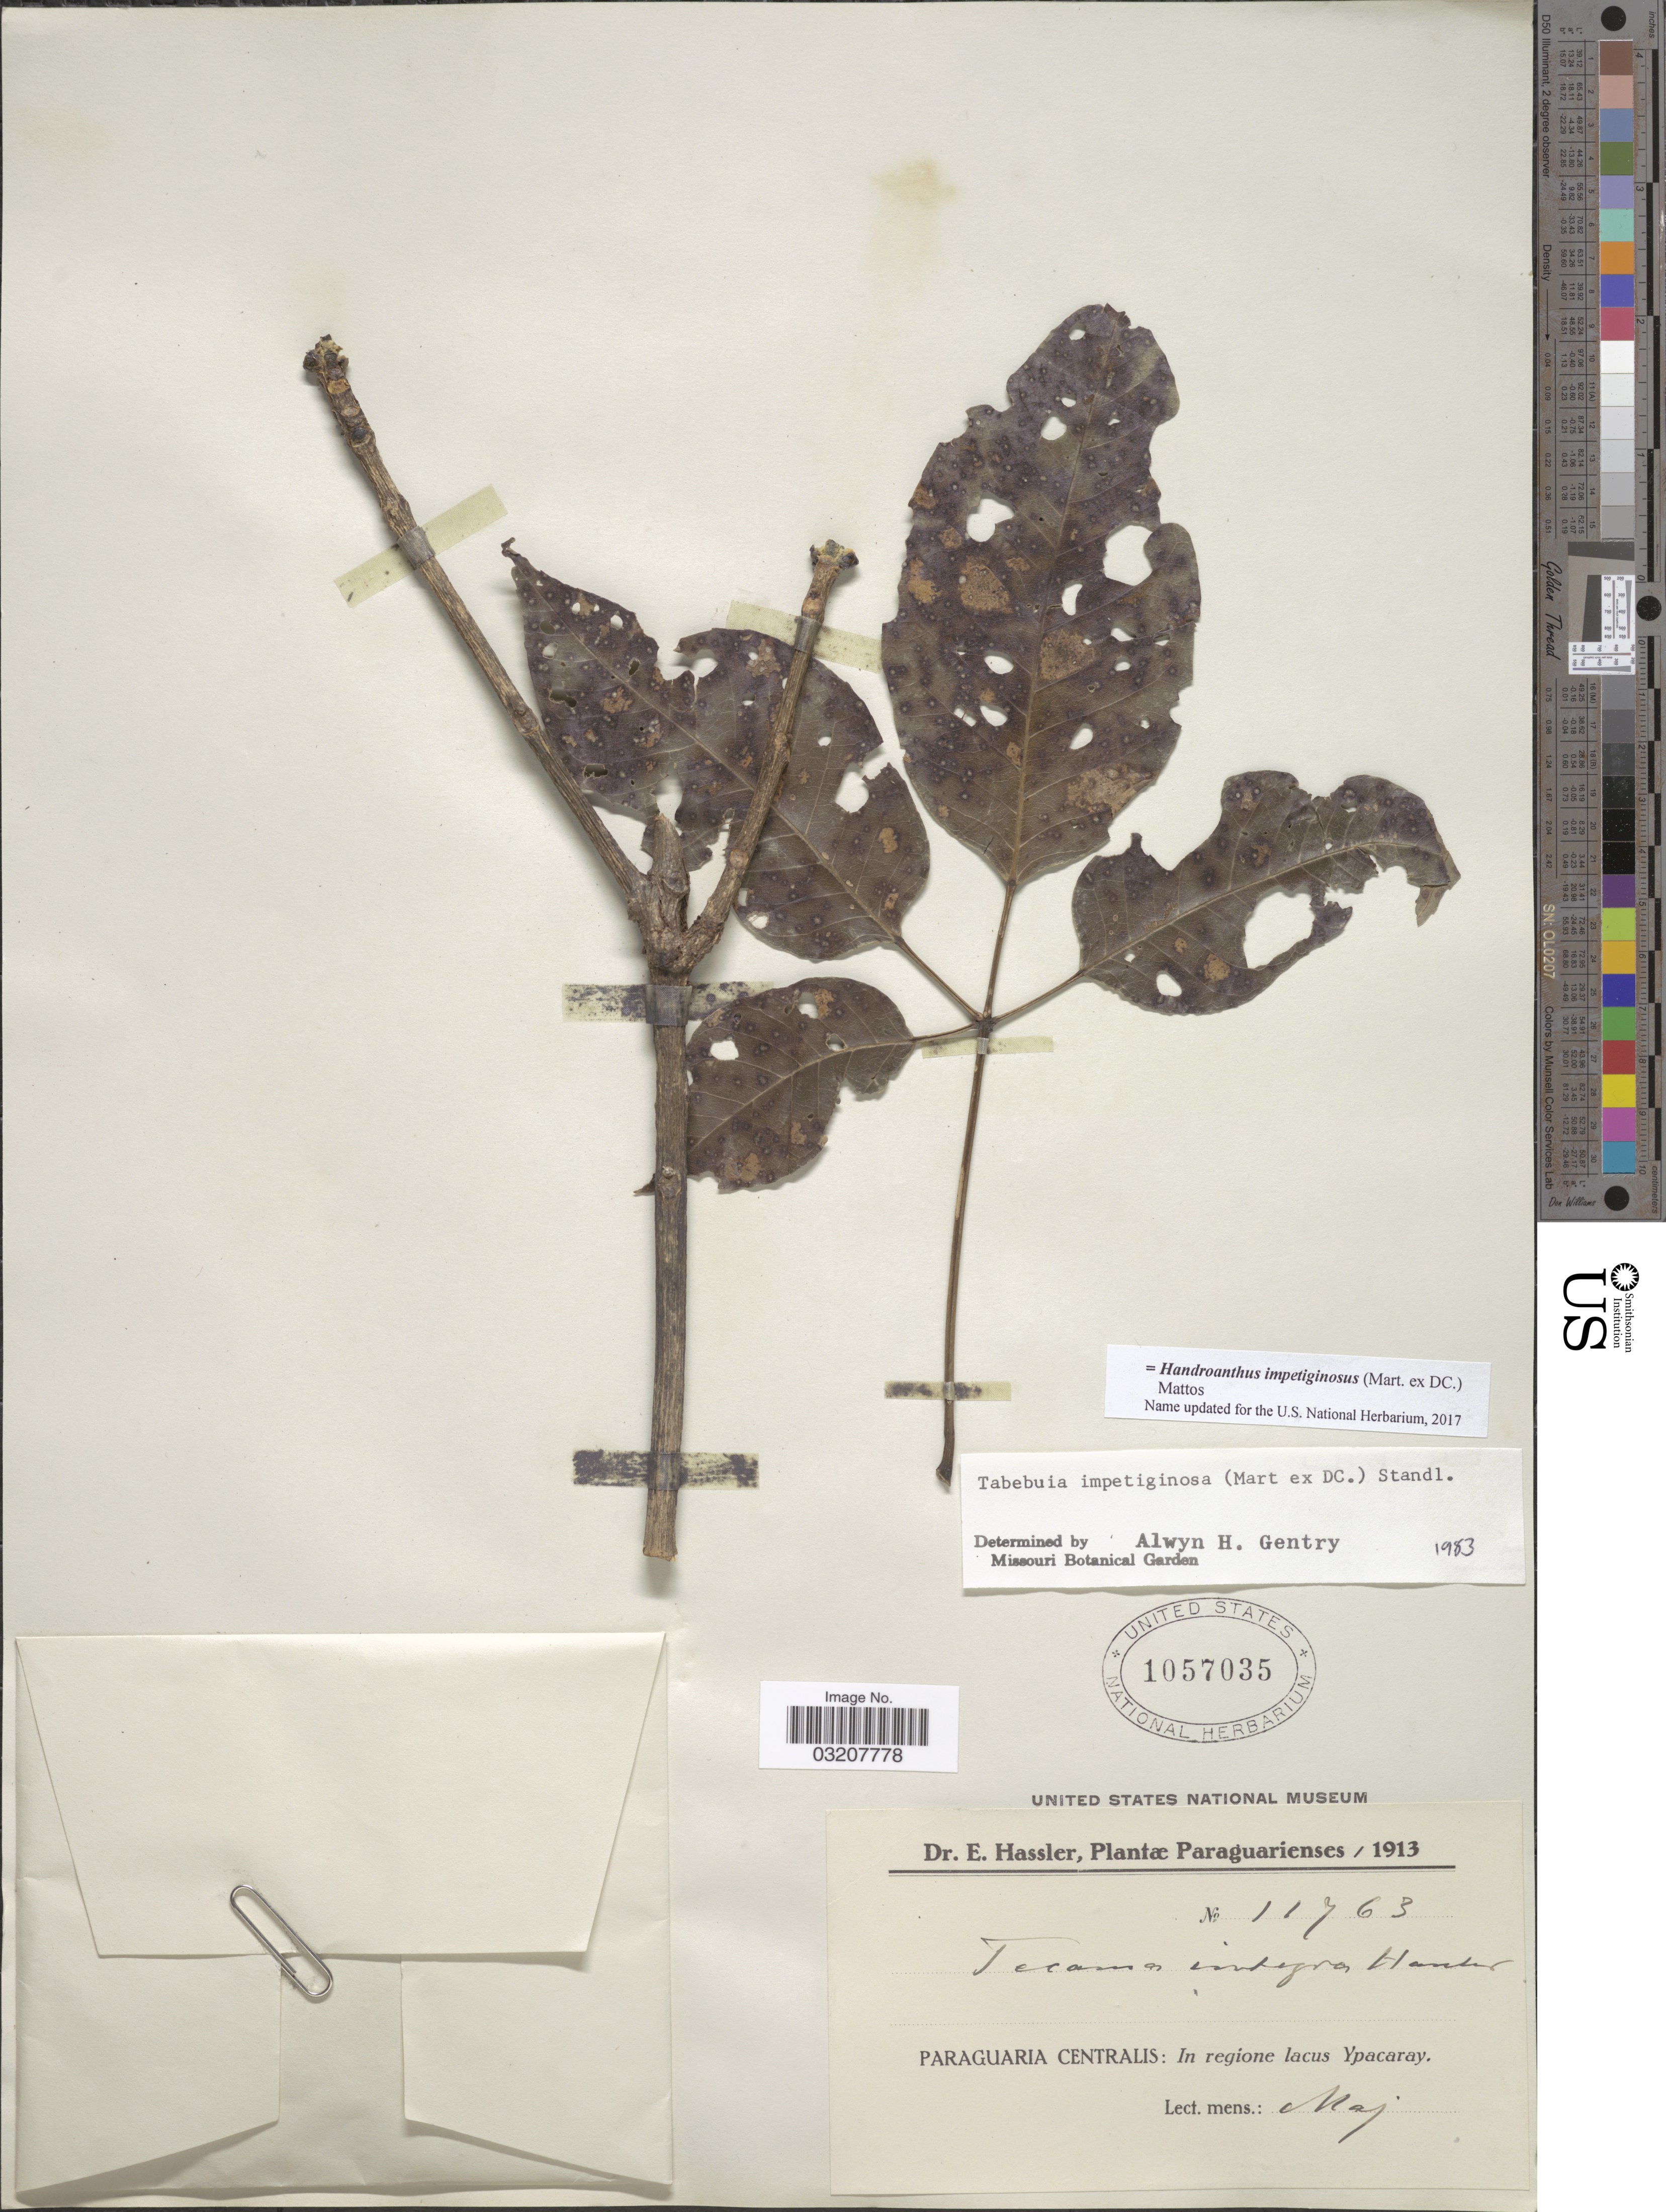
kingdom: Plantae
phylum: Tracheophyta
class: Magnoliopsida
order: Lamiales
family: Bignoniaceae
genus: Handroanthus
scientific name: Handroanthus impetiginosus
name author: (Mart. ex DC.) Mattos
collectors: E. Hassler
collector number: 11763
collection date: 1913-05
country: Paraguay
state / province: Paraguari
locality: Paraguaria Centralis: In regione lacus Ypacaray.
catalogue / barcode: US 1057035